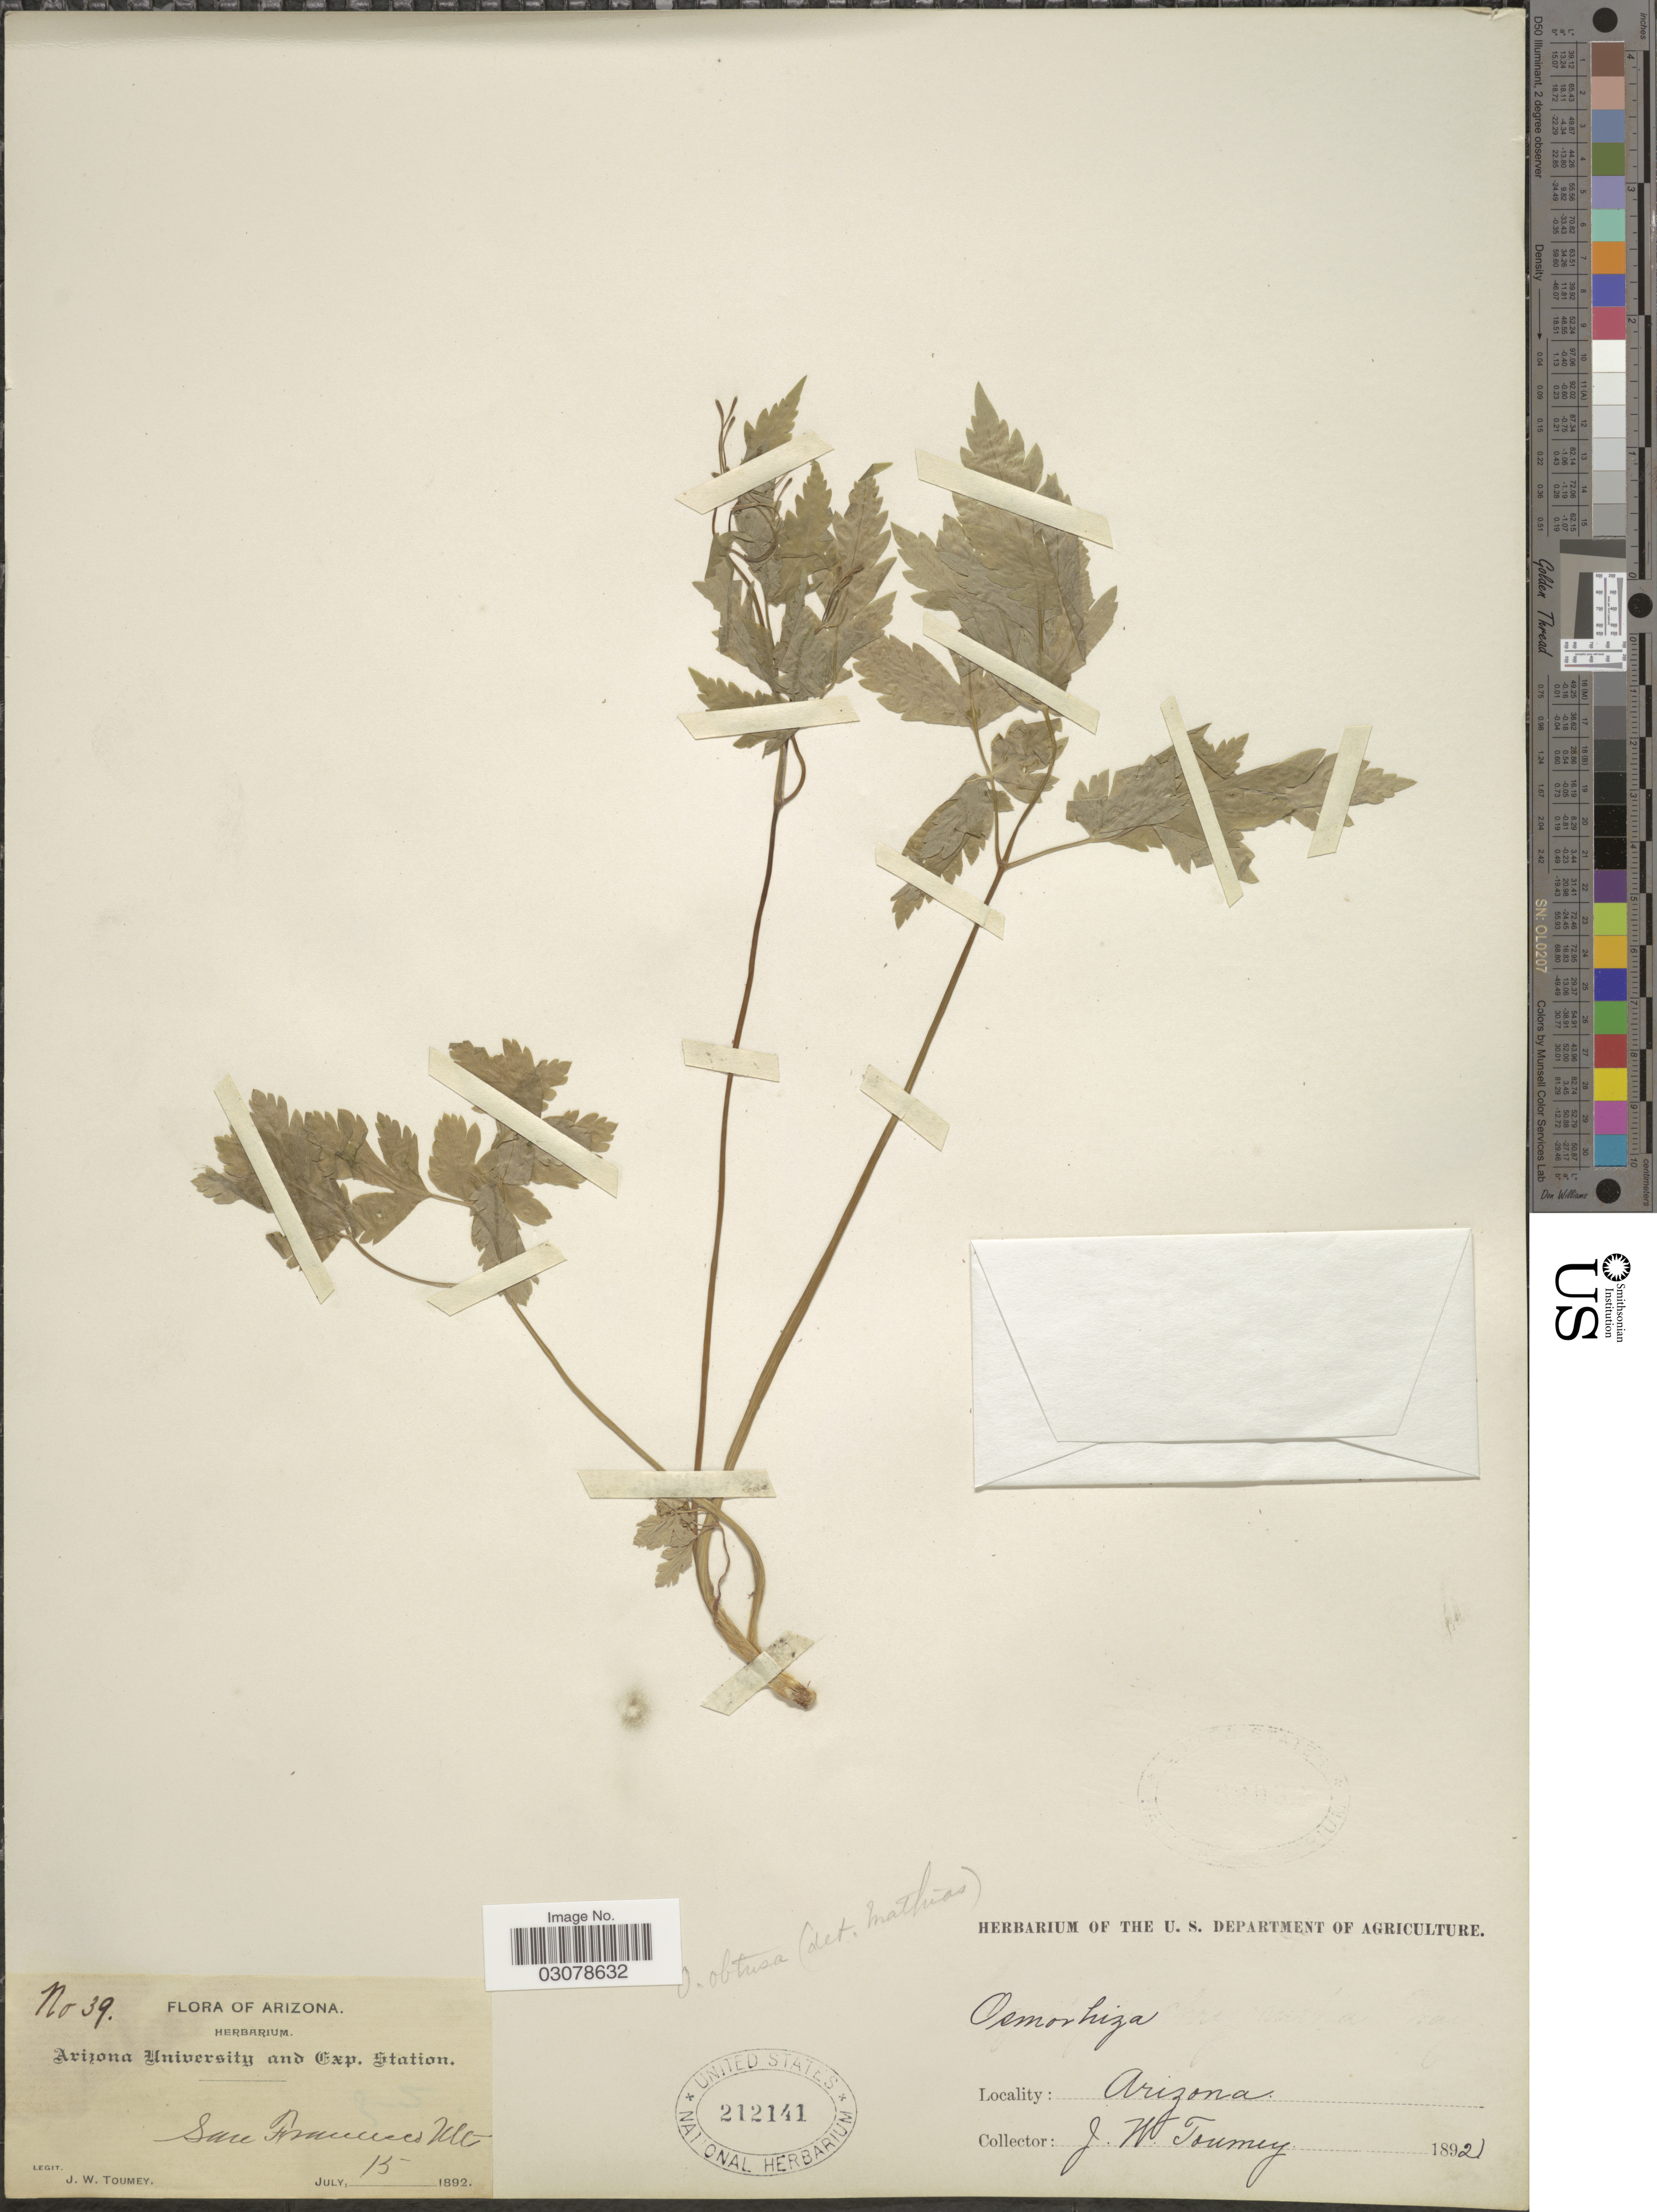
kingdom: Plantae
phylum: Tracheophyta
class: Magnoliopsida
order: Apiales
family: Apiaceae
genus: Osmorhiza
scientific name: Osmorhiza obtusa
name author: (J.M. Coult. & Rose) Fernald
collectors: J. W. Toumey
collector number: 39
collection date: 1892-07-15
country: United States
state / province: Arizona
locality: San Francisco Mts.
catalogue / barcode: US 212141